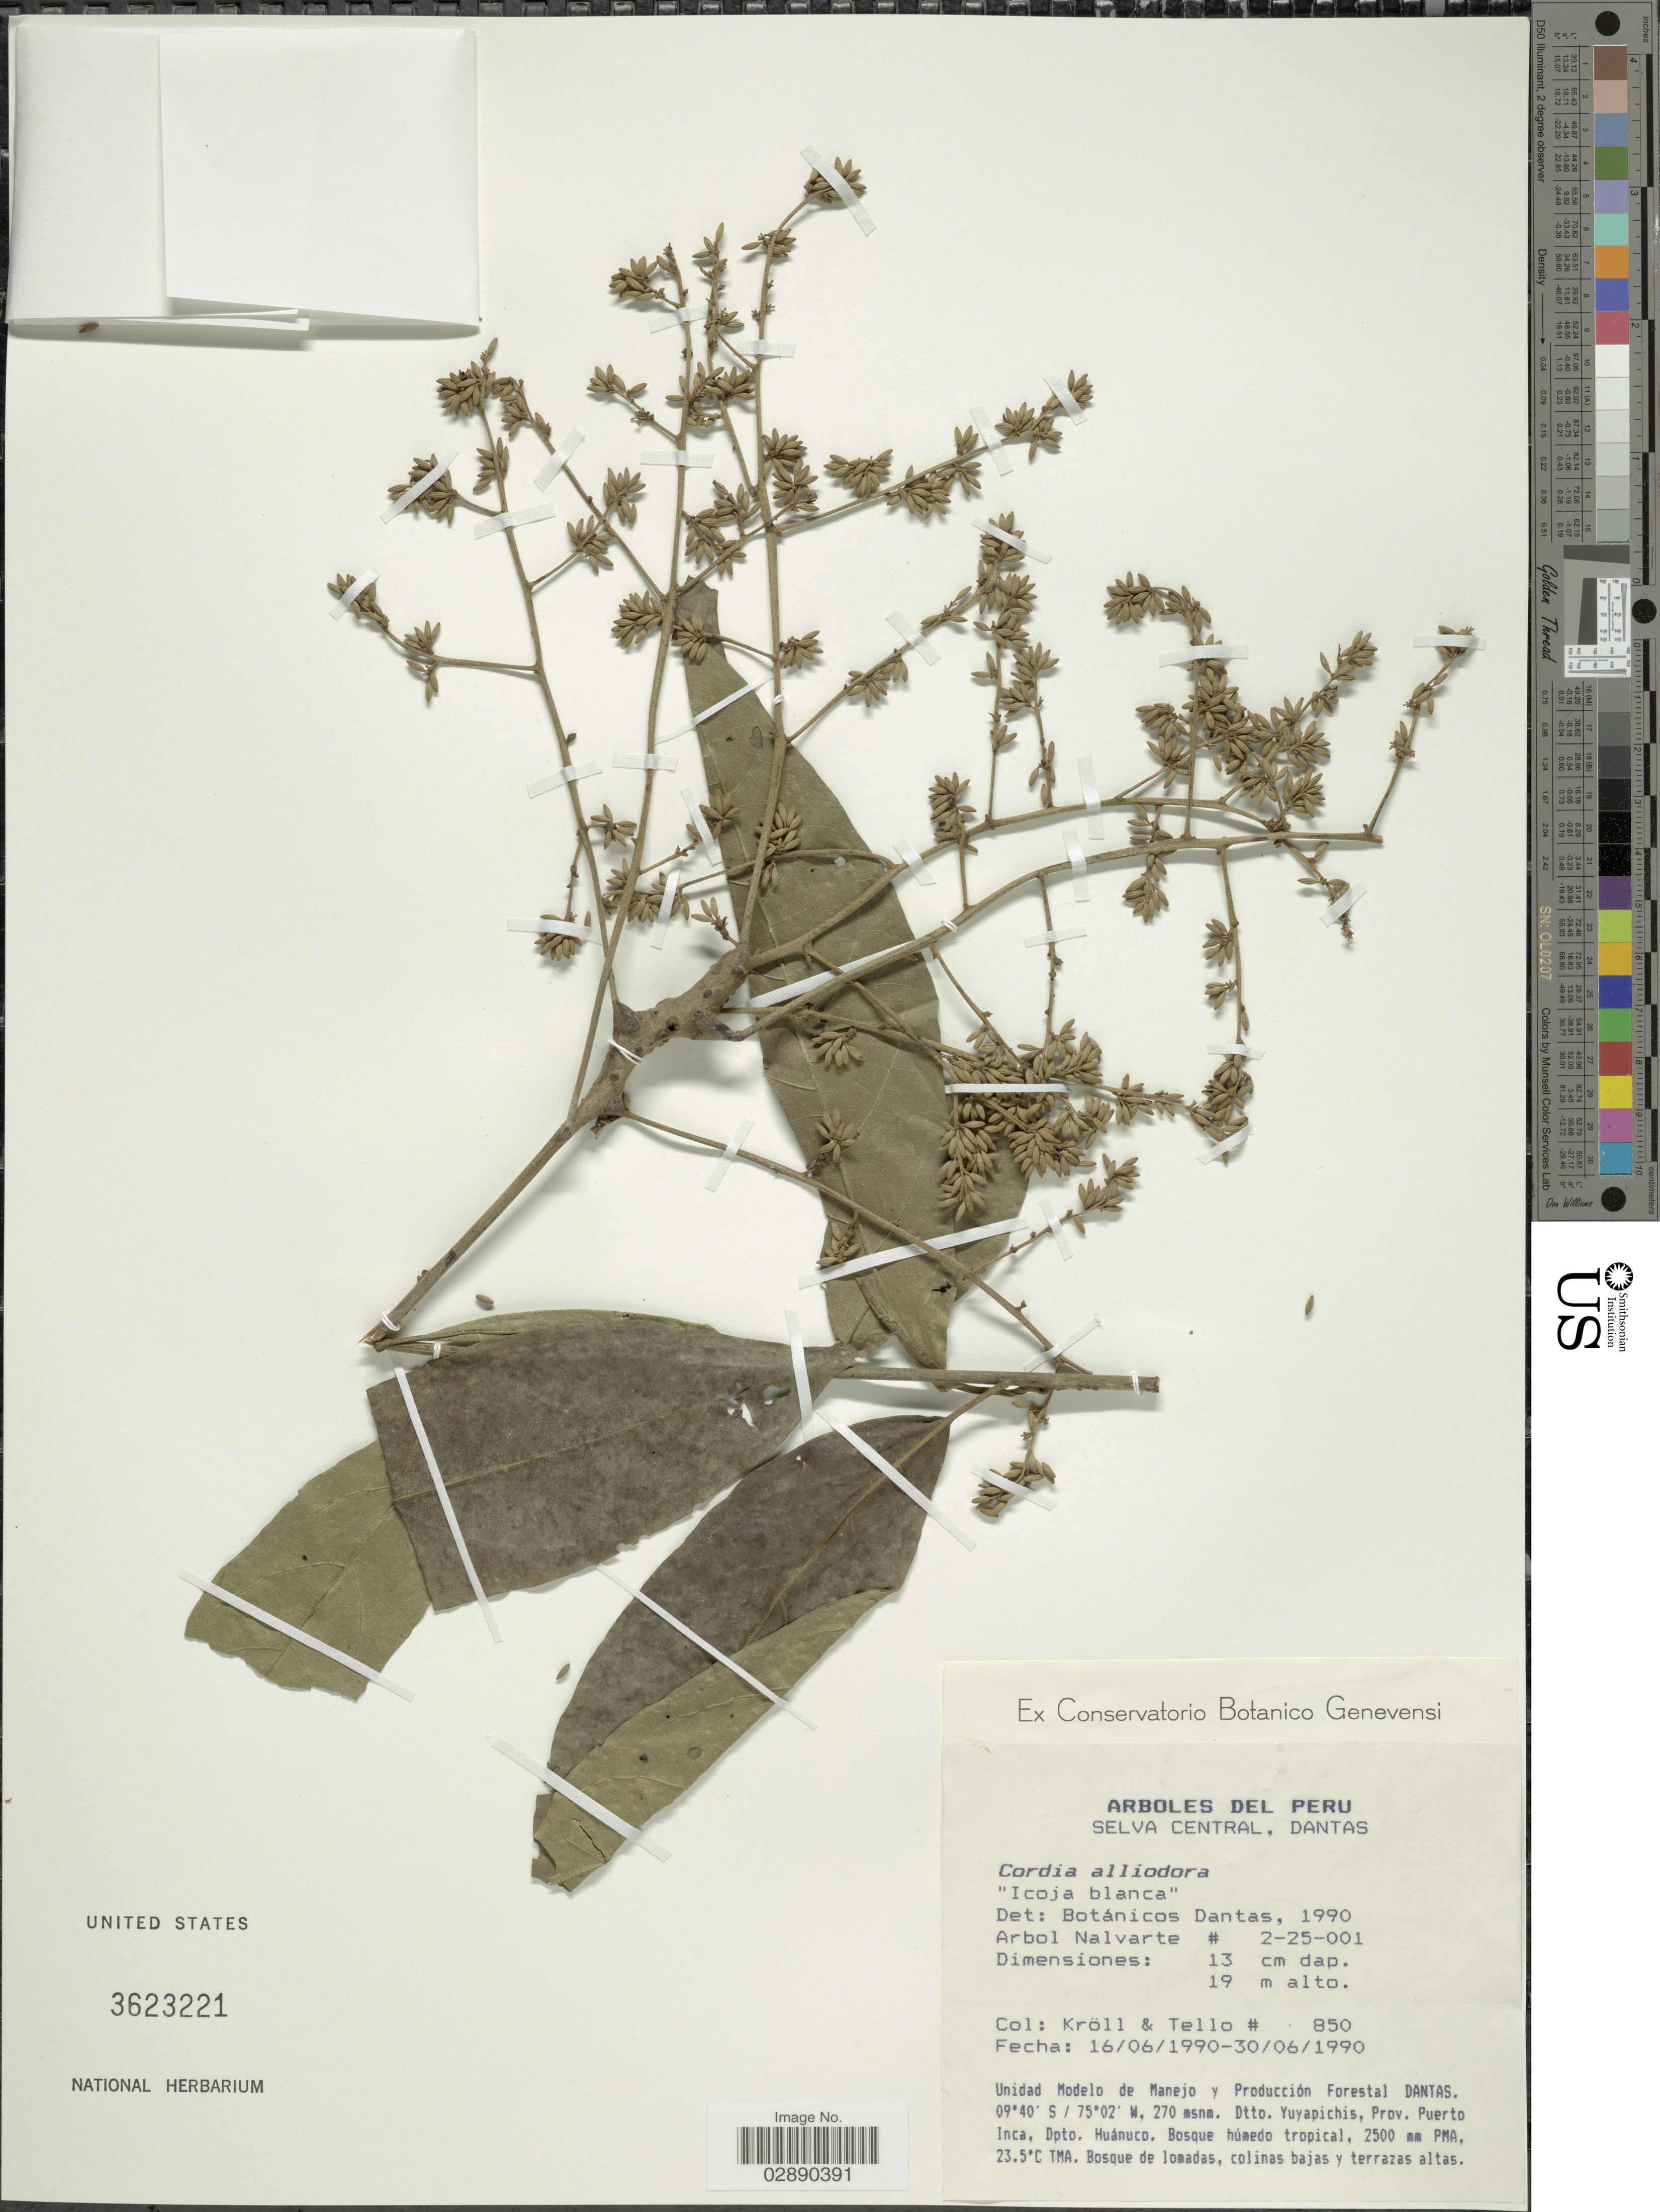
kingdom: Plantae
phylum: Tracheophyta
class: Magnoliopsida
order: Boraginales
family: Cordiaceae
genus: Cordia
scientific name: Cordia alliodora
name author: (Ruiz & Pav.) Oken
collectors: Krolll, -- & -. Tello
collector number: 850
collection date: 1990-06-16/1990-06-30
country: Peru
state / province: Huánuco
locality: Unidad Modelo de Manejo y Producción Forestal Dantas. Dtto. Yuyapichis, Prov. Puerto Inca, Dpto. Huánuco.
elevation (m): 270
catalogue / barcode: US 3623221